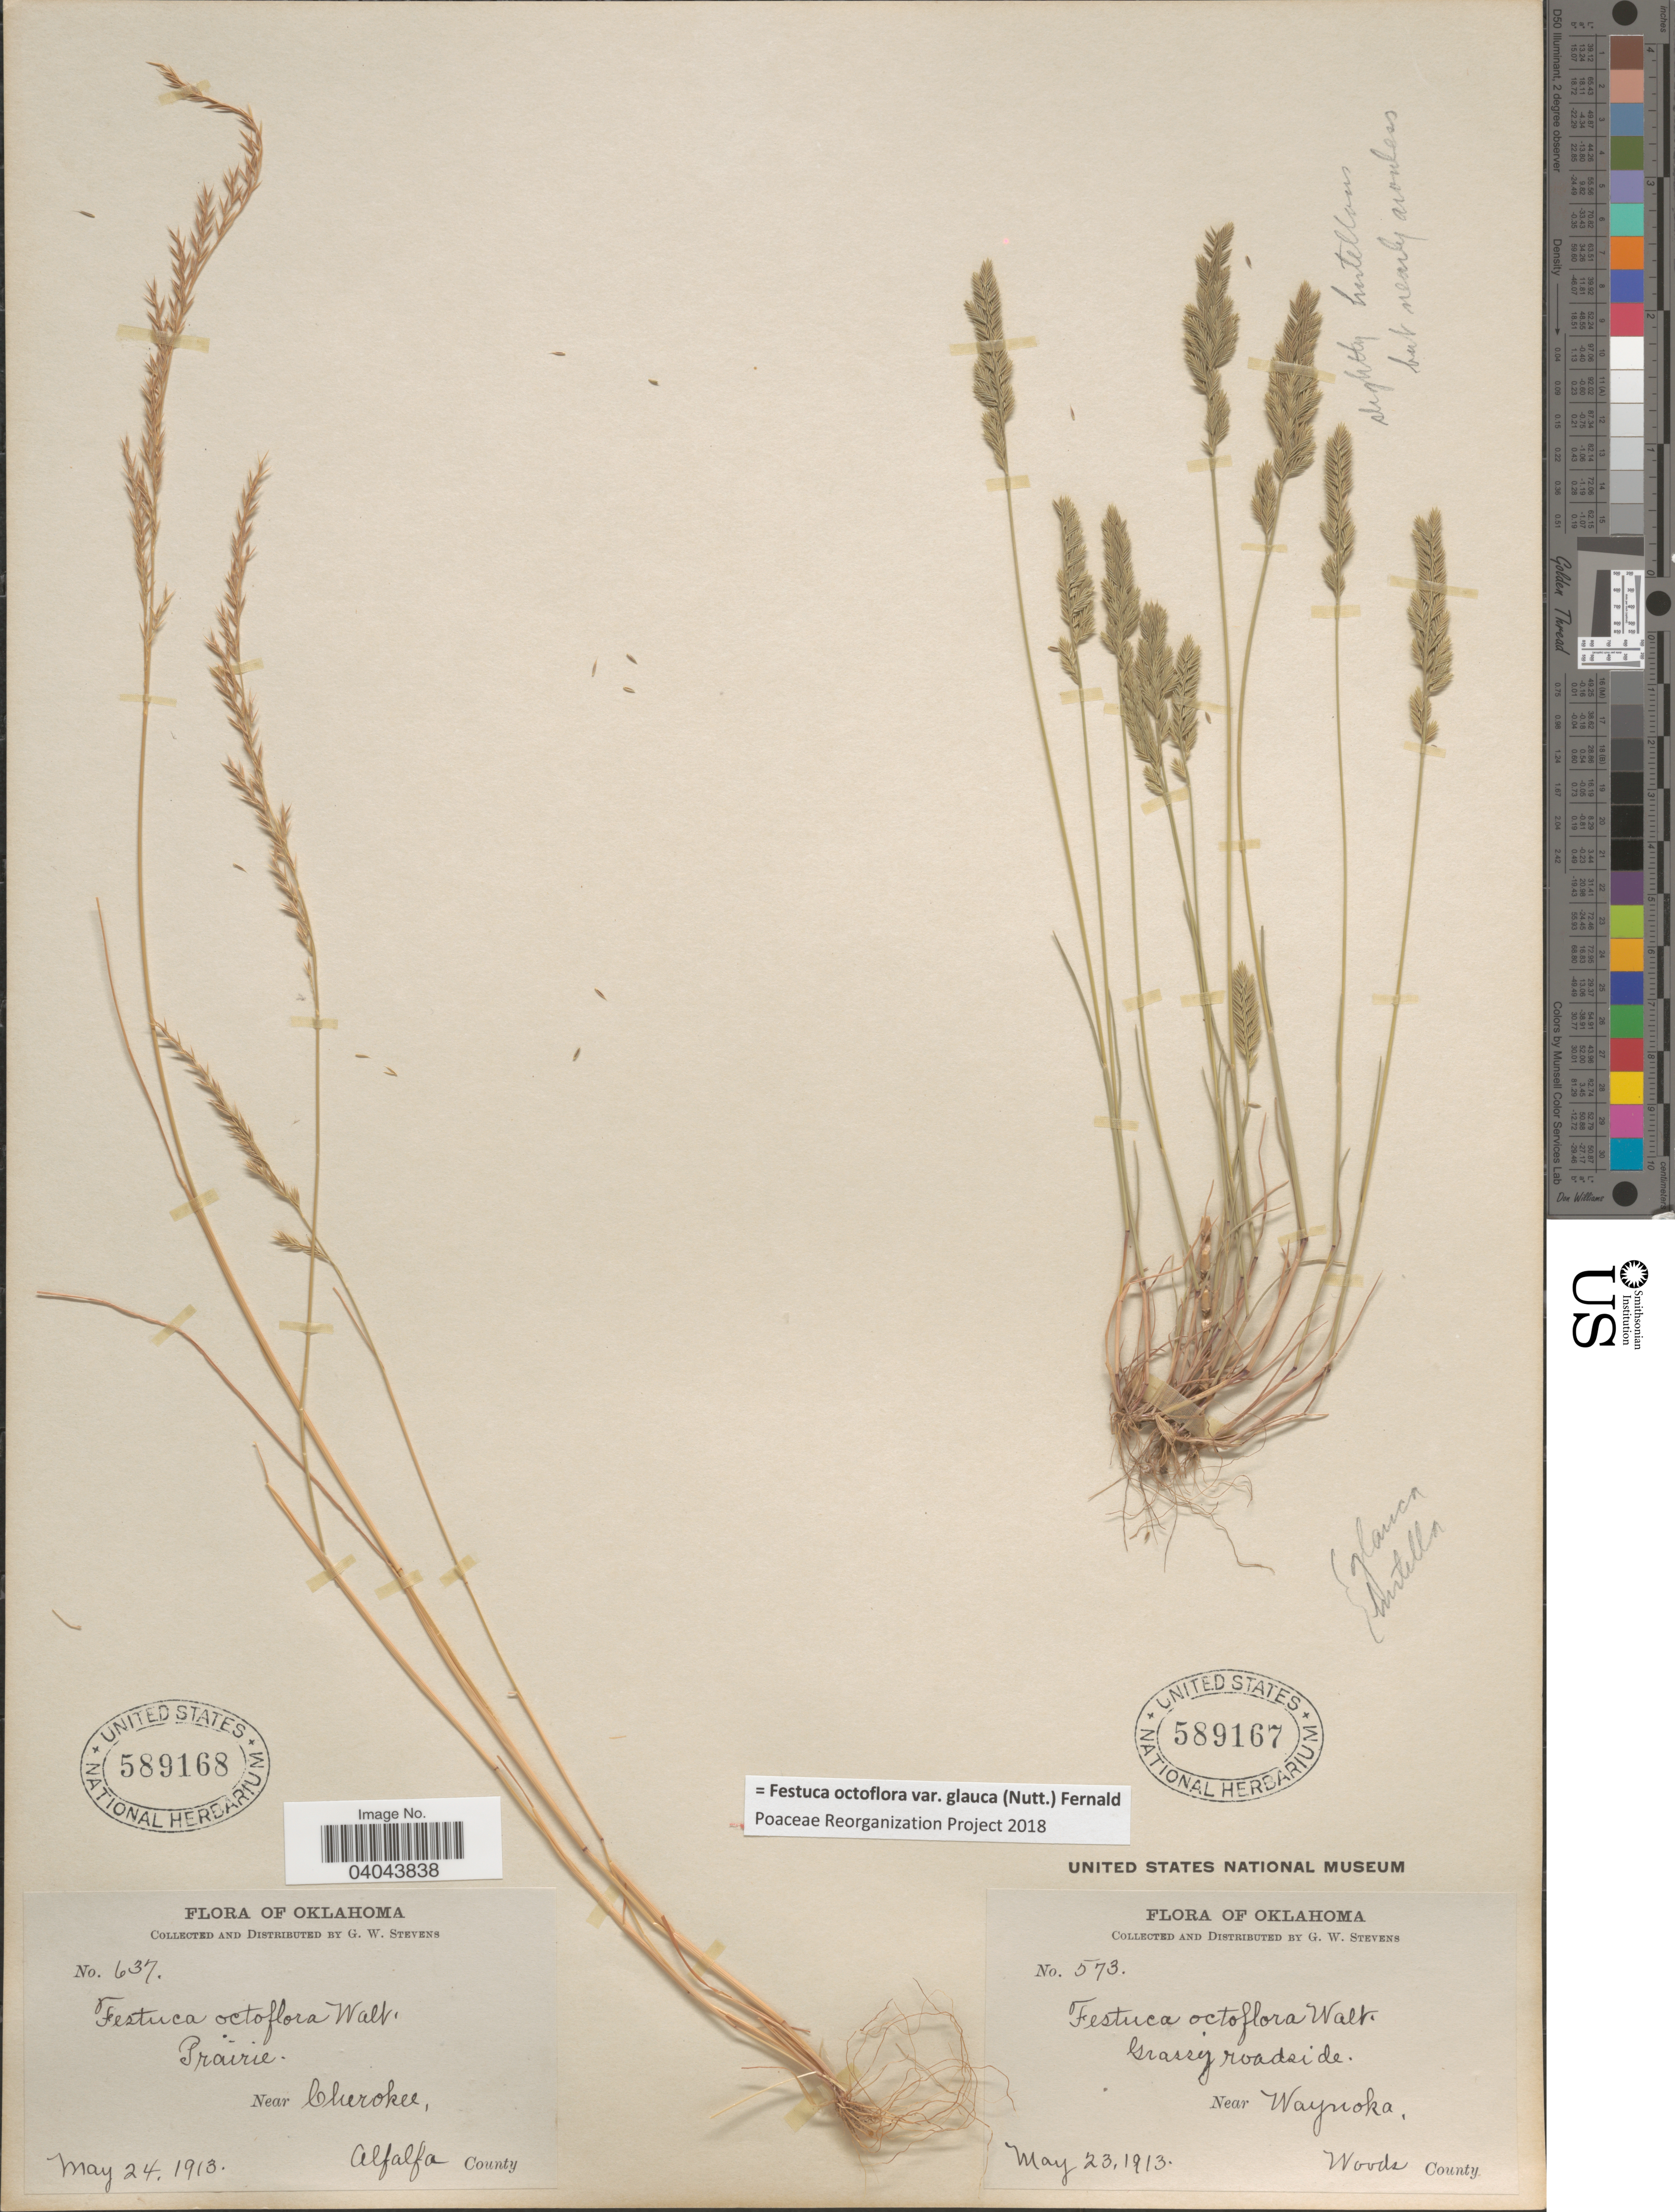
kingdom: Plantae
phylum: Tracheophyta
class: Liliopsida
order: Poales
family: Poaceae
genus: Festuca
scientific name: Festuca octoflora var. glauca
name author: (Nutt.) Fernald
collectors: G. W. Stevens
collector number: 637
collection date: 1913-05-24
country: United States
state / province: Oklahoma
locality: Near Cherokee, Alfalfa County.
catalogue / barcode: US 589168